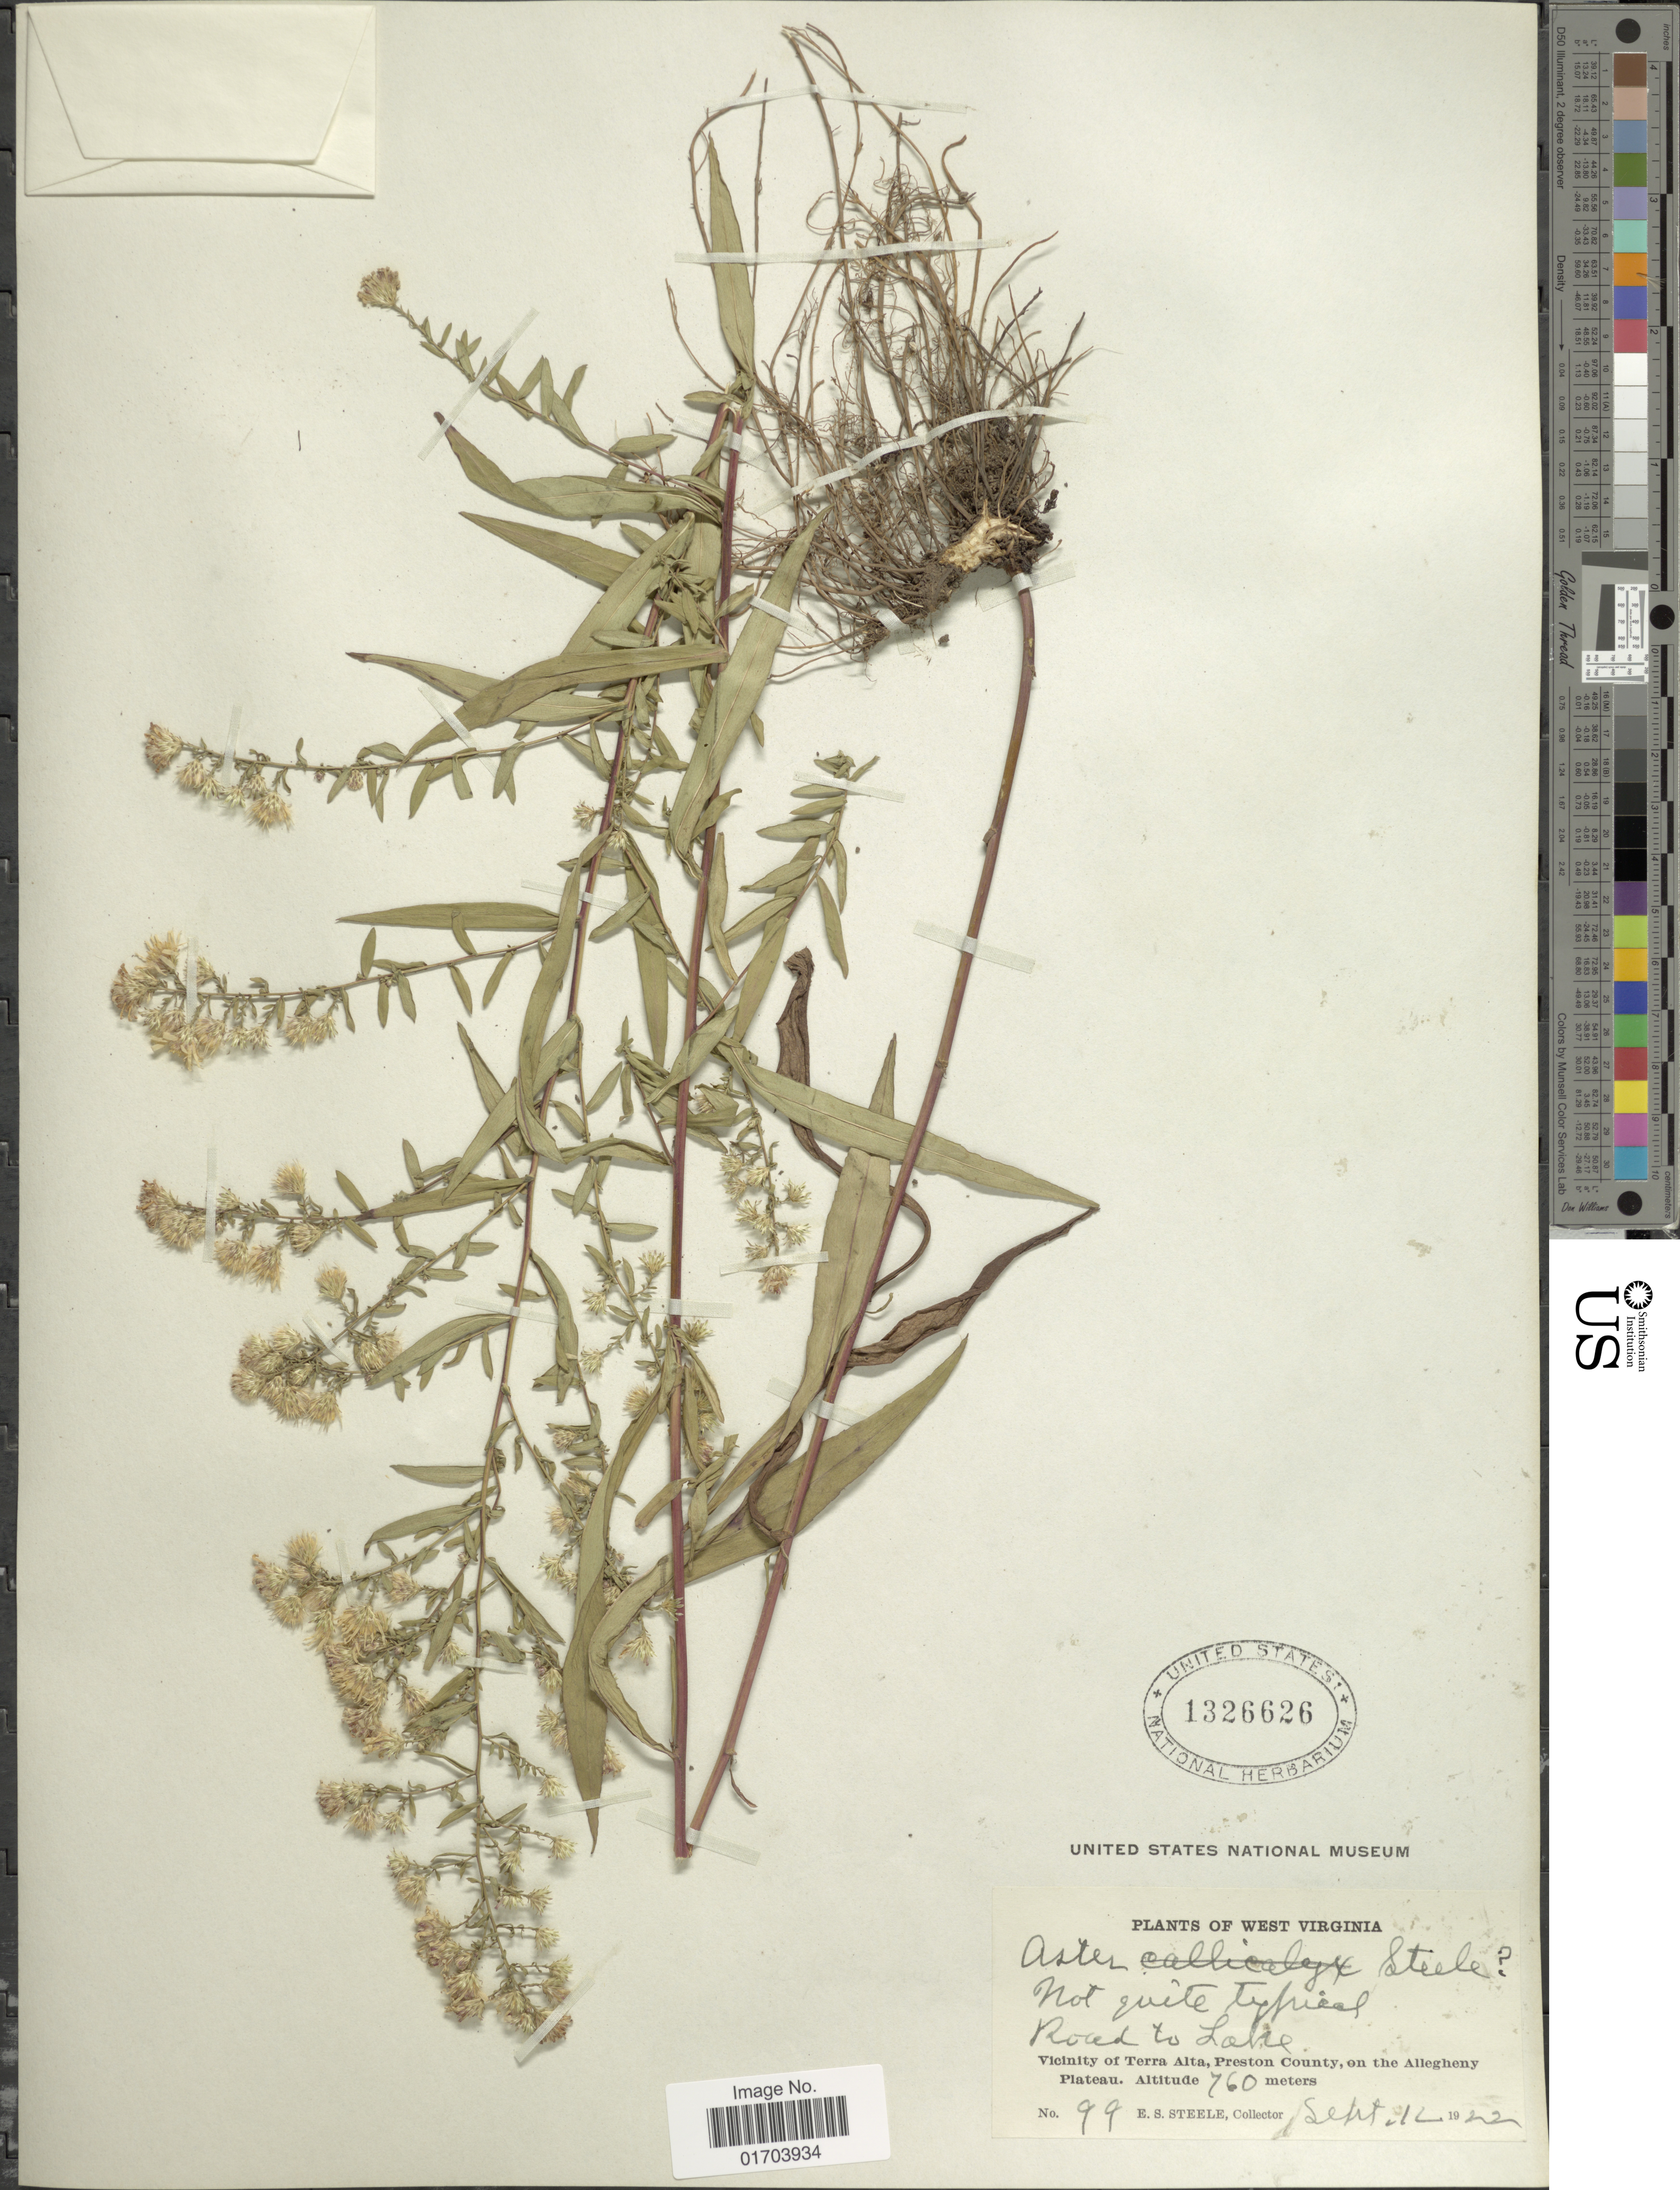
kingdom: Plantae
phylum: Tracheophyta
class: Magnoliopsida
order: Asterales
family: Asteraceae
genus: Aster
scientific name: Aster callicalyx E.S. Steele sp. nov. ined.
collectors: E. Steele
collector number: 99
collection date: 1922-09-12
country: United States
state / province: West Virginia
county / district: Preston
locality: Road to Lake, Vicinity of Terra Alta, Preston County, on the Allegheny Plateau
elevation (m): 760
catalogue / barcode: US 1326626